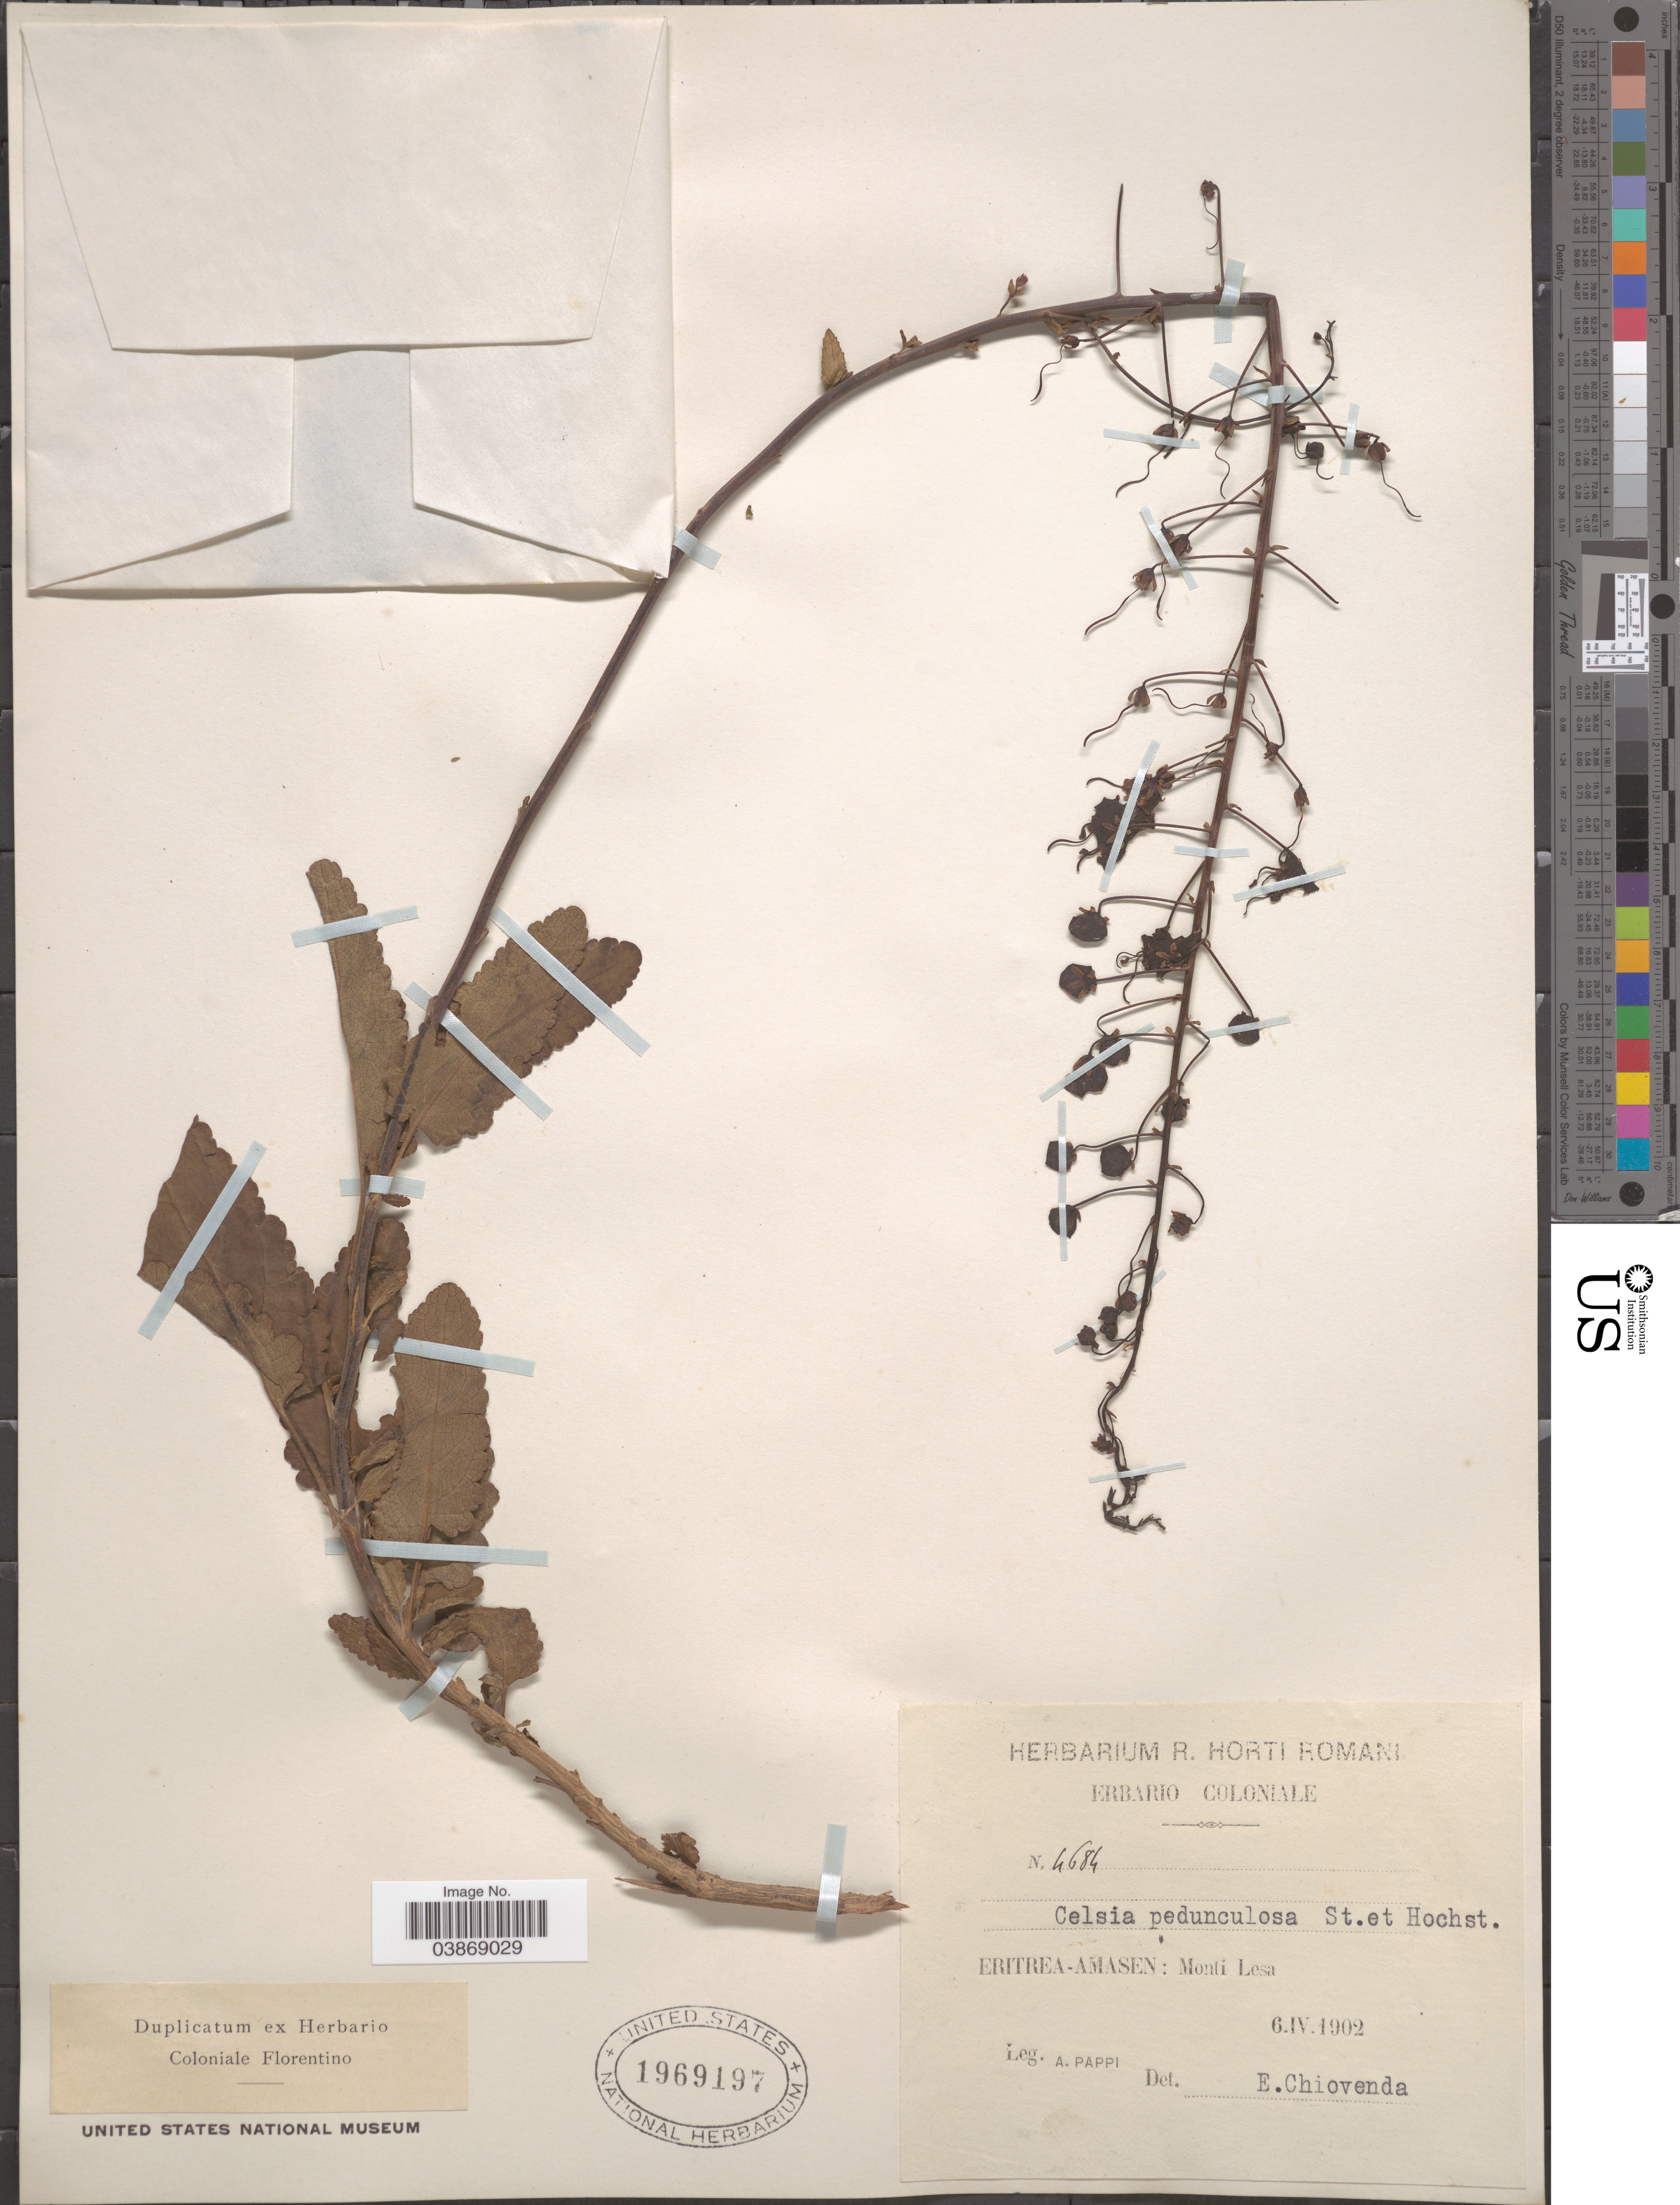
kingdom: Plantae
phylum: Tracheophyta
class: Magnoliopsida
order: Lamiales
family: Scrophulariaceae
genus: Celsia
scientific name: Celsia pedunculosa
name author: Steud. & Hochst. ex Benth. in DC.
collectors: A. Pappi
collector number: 4684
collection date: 1902-04-06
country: Eritrea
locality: Eritrea-Amasen: Monti Lesa.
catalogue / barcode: US 1969197